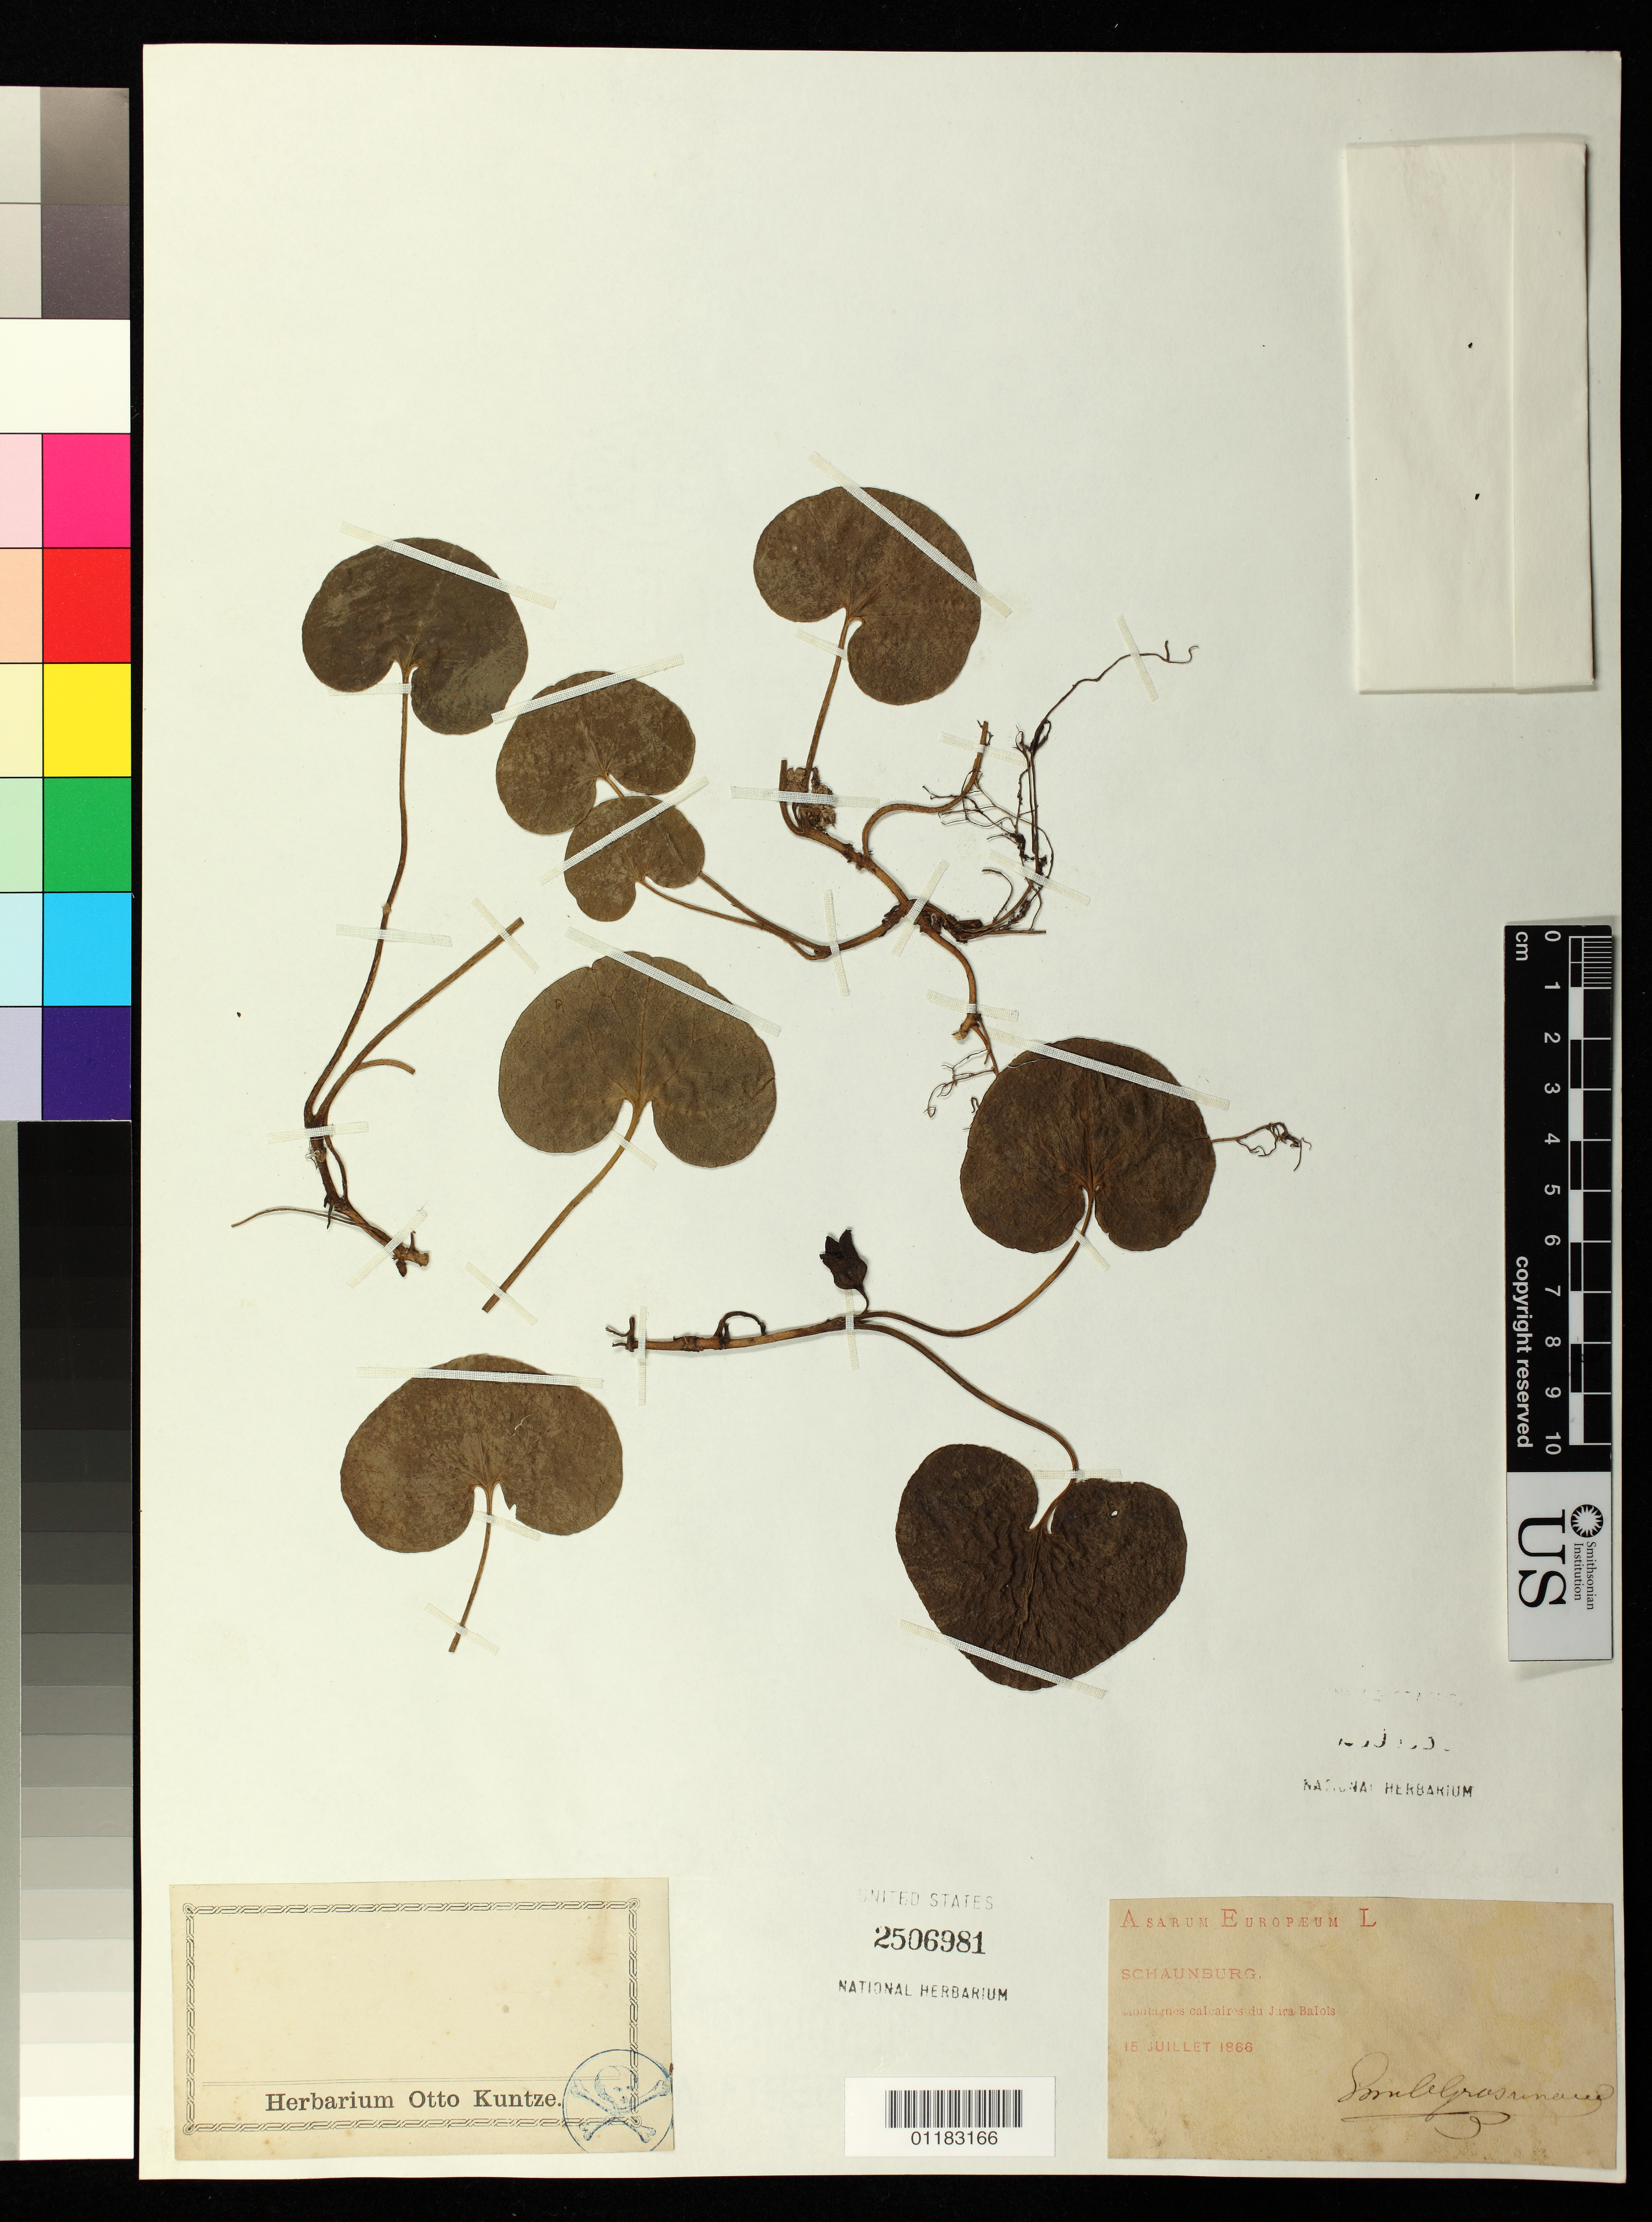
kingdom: Plantae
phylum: Tracheophyta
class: Magnoliopsida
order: Piperales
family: Aristolochiaceae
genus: Asarum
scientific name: Asarum europaeum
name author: L.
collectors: ex herb. Otto Kuntze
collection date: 1866-07-15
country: Austria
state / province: Salzburg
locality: Schaunburg [Schaunberg]; montagnes calcaires du Jura Balois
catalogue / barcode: US 2506981